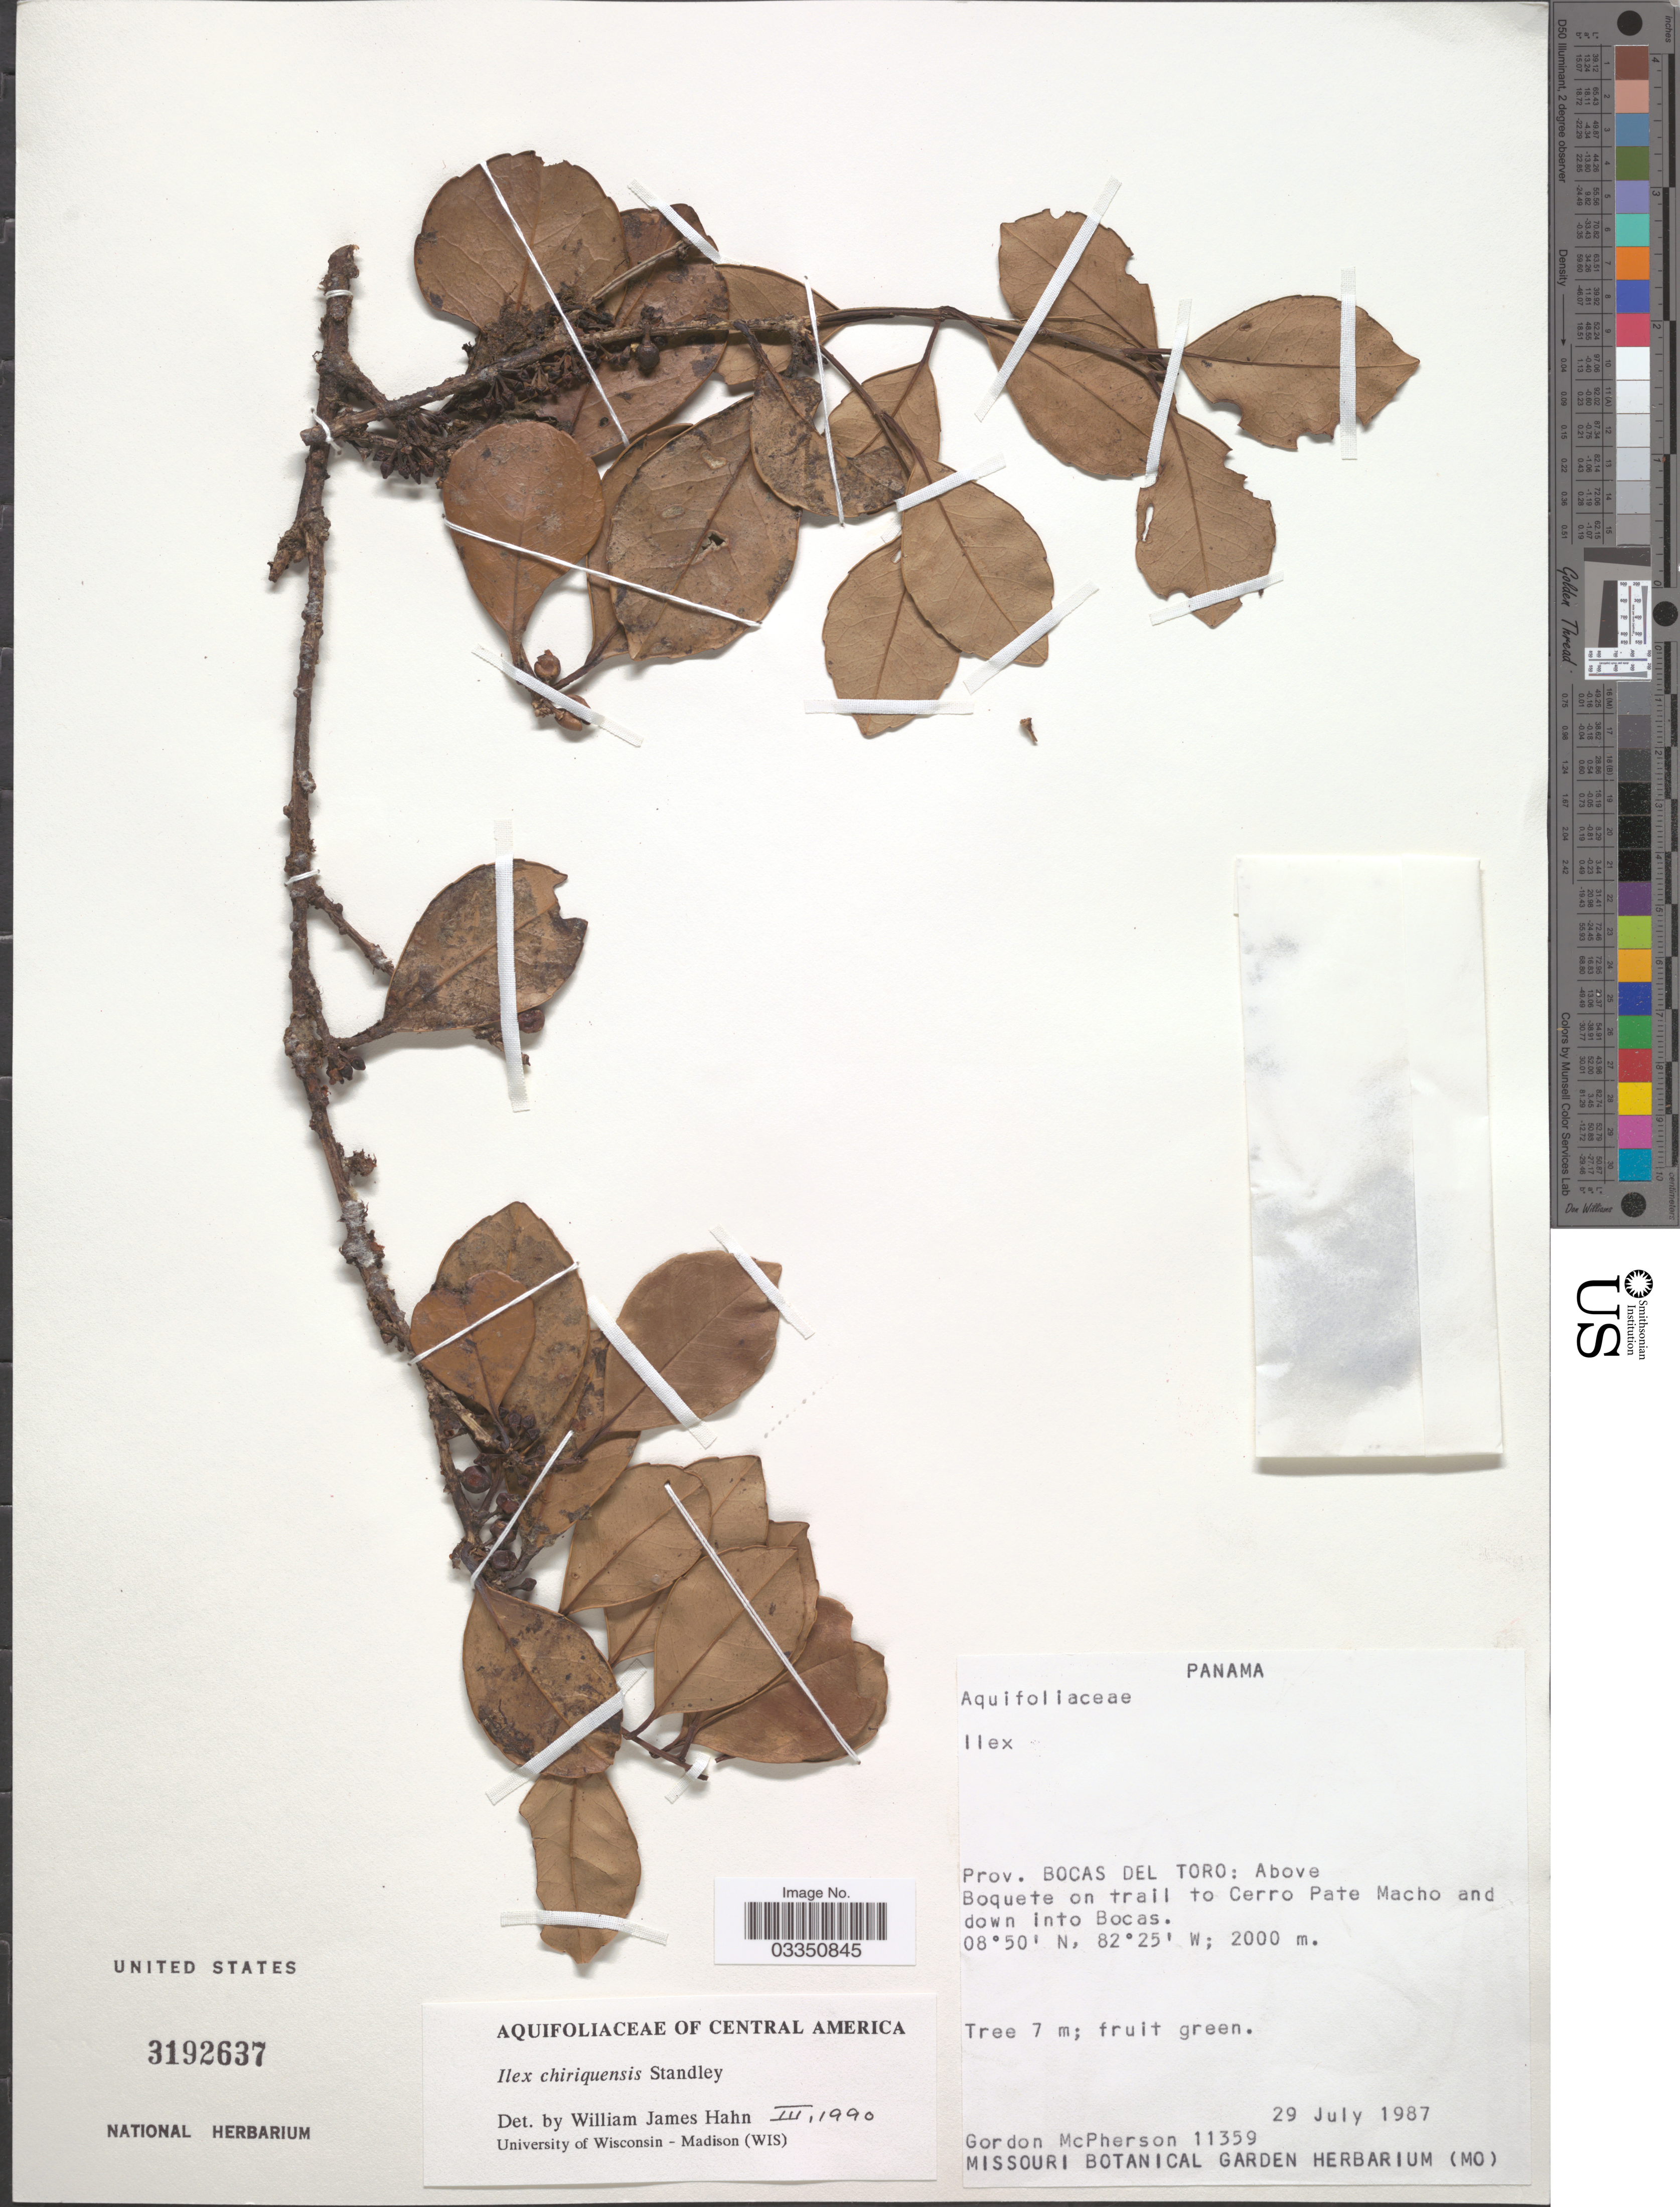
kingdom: Plantae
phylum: Tracheophyta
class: Magnoliopsida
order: Aquifoliales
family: Aquifoliaceae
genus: Ilex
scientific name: Ilex chiriquensis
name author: Standl.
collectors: G. D. McPherson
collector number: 11359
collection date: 1987-07-29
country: Panama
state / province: Bocas del Toro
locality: Above Boquete on trail to Cerro Pate Macho and down into Bocas.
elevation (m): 2000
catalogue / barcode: US 3192637